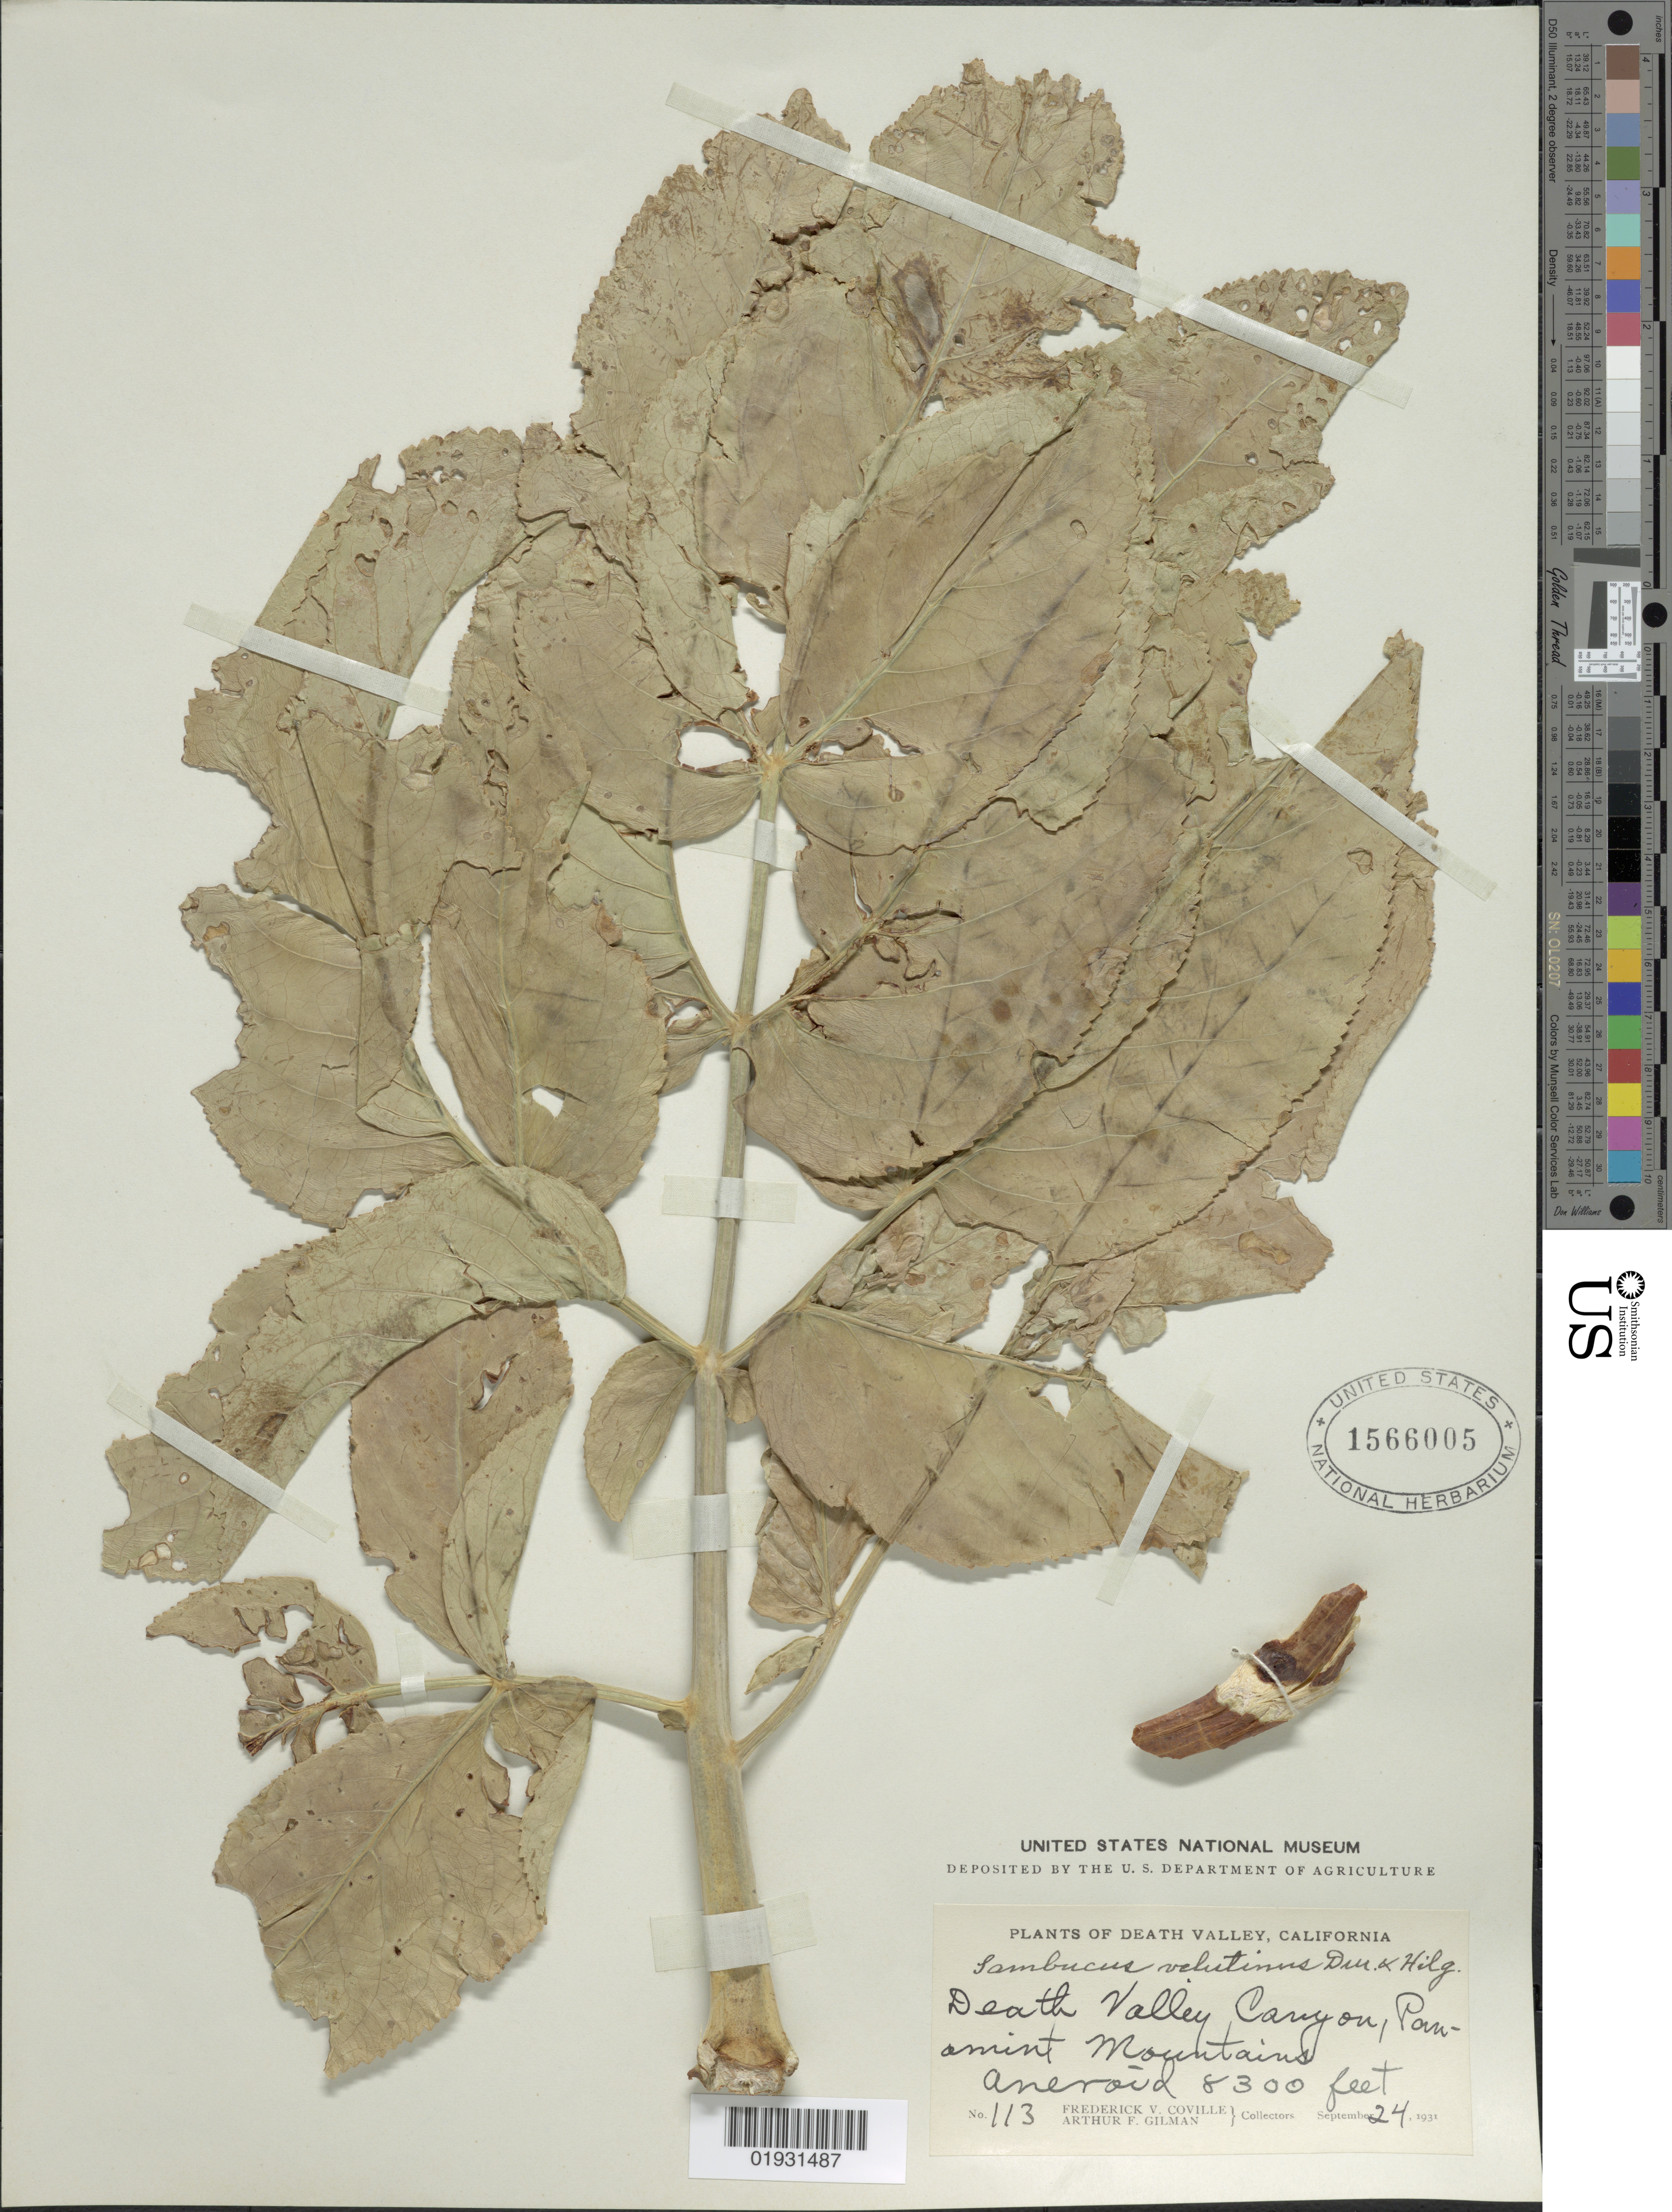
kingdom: Plantae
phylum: Tracheophyta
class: Magnoliopsida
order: Dipsacales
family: Viburnaceae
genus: Sambucus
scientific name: Sambucus velutina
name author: Durand & Hilg.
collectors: F. V. Coville & A. Gilman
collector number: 113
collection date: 1931-09-24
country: United States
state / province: California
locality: Death Valley Canyon, Panamint Mountains.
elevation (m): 2530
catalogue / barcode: US 1566005